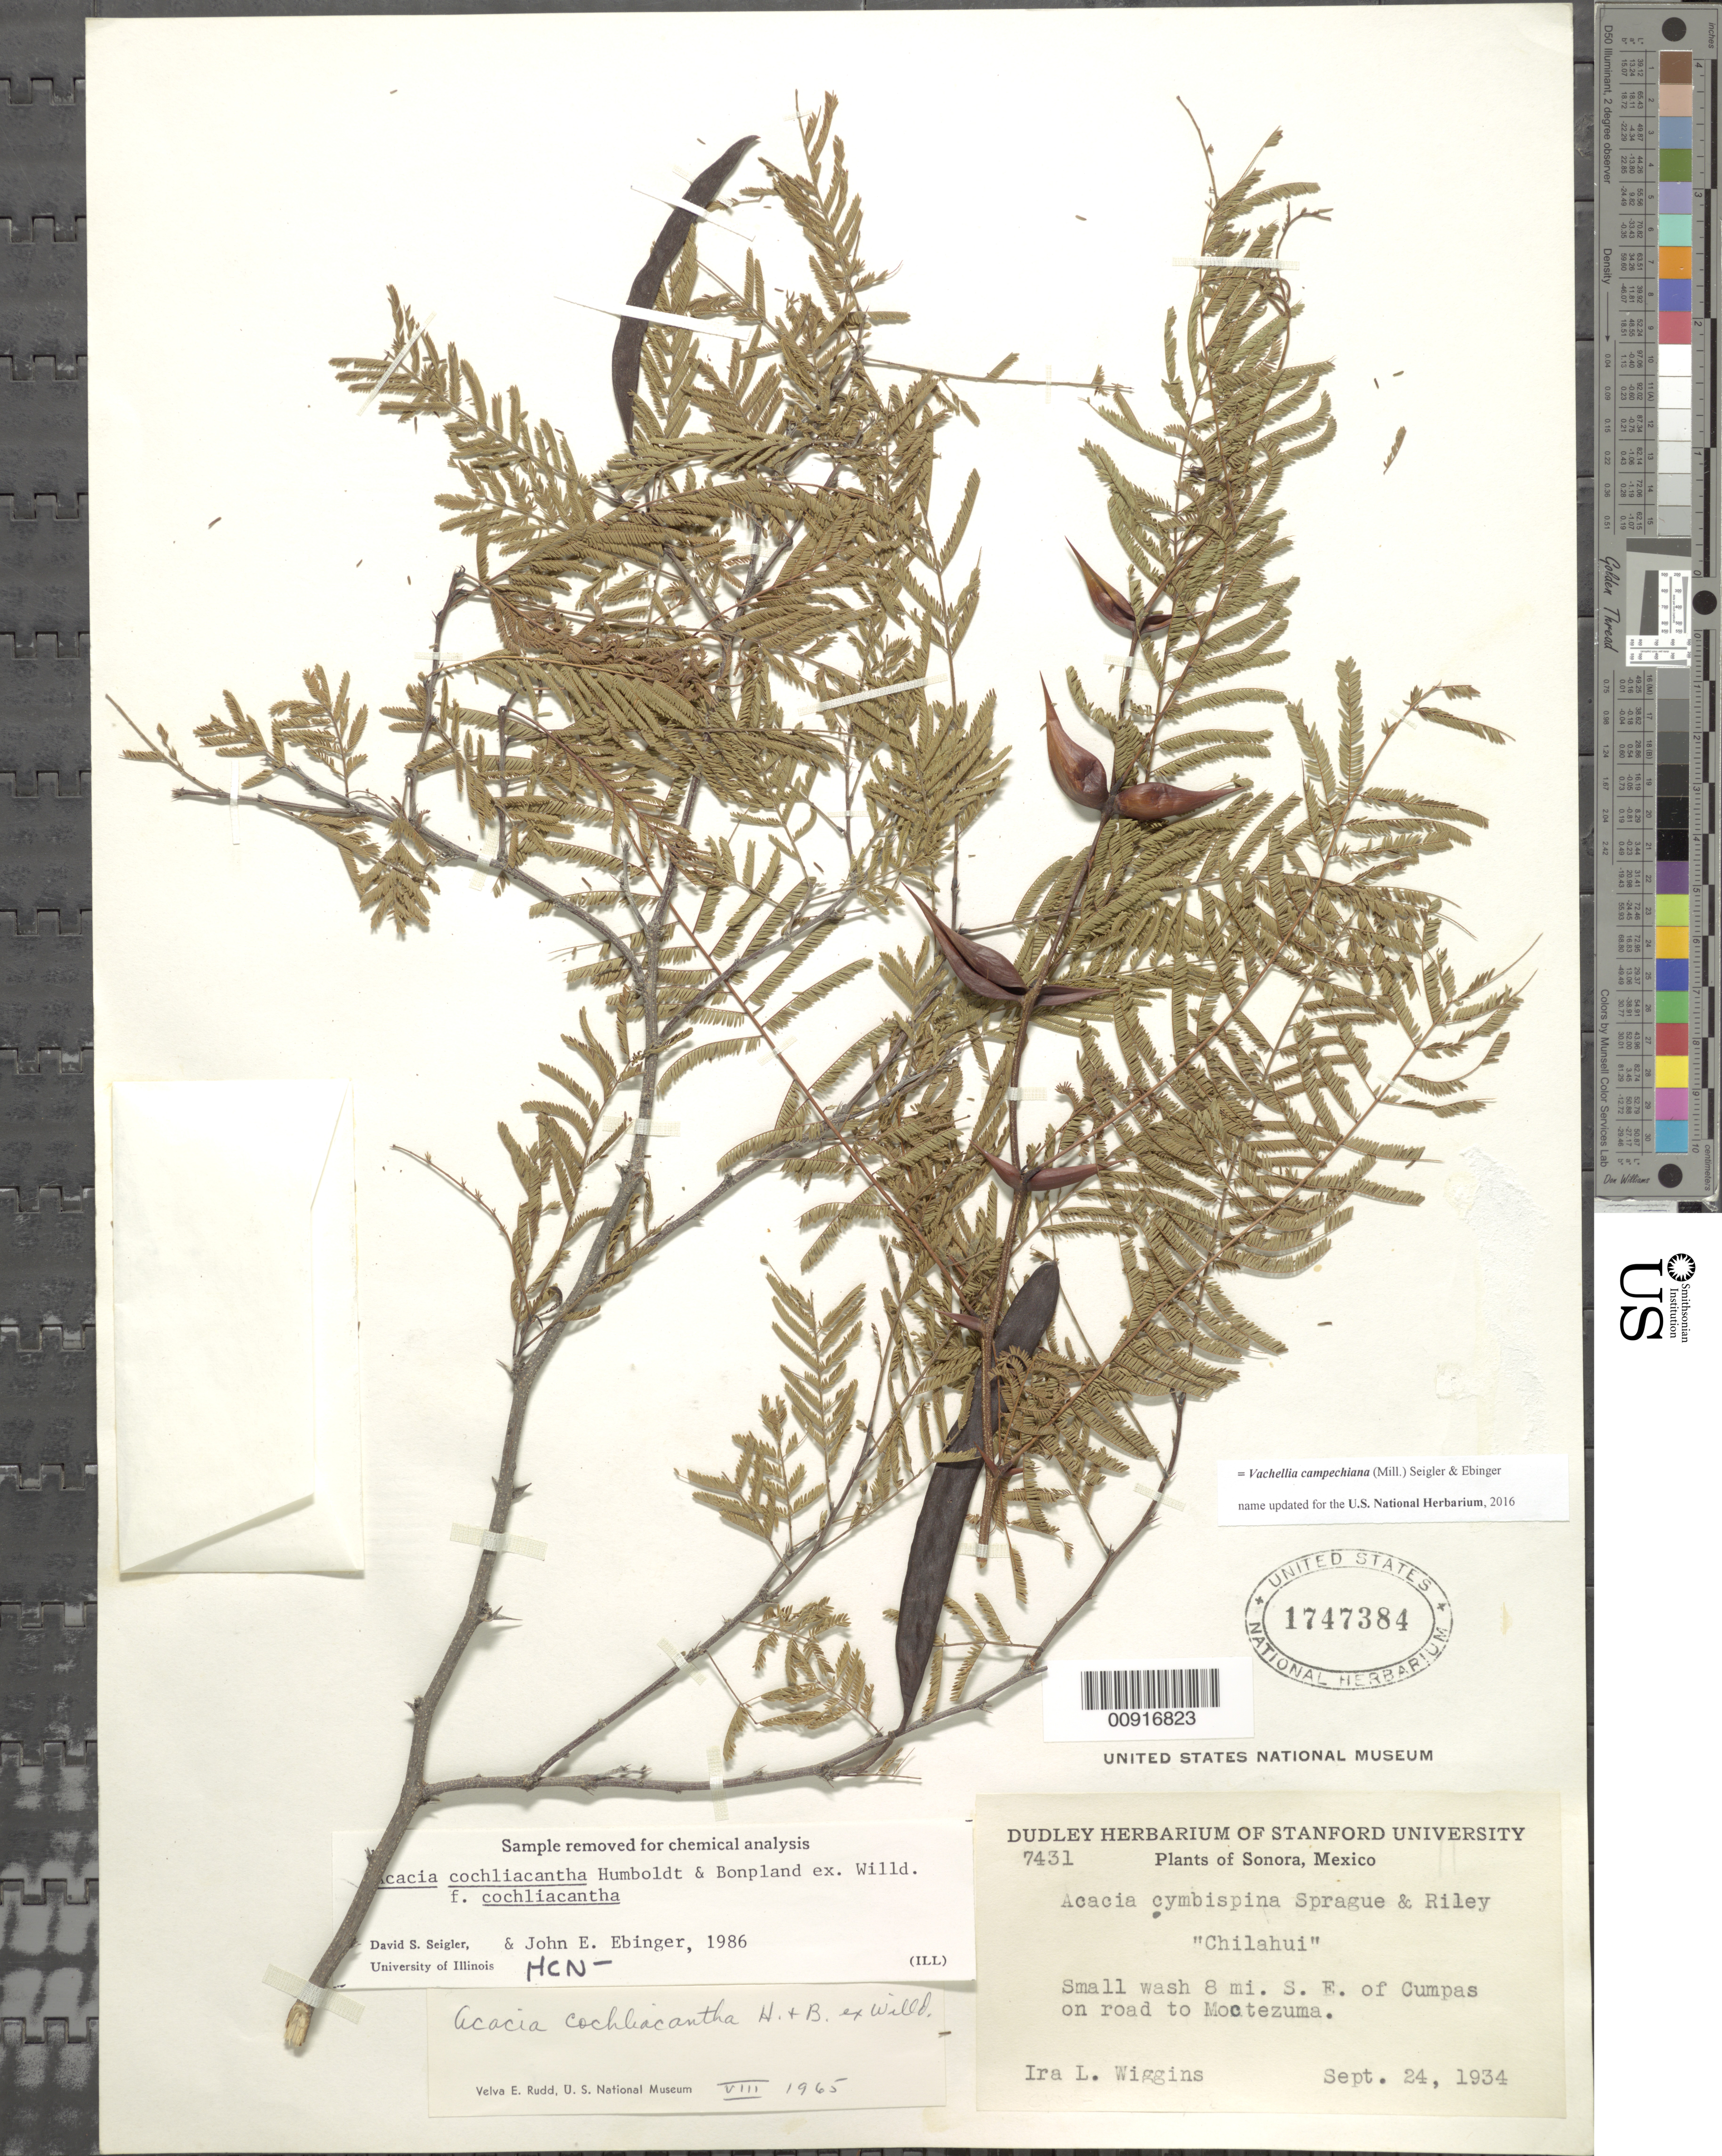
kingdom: Plantae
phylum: Tracheophyta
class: Magnoliopsida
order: Fabales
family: Fabaceae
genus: Vachellia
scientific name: Vachellia campechiana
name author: (Mill.) Seigler & Ebinger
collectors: I. L. Wiggins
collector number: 7431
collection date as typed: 24 Sep 1934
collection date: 1934-09-24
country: Mexico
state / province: Sonora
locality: Small wash 8 mi. SE of Cumpas on road to Moctezuma.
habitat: Small wash.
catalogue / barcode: US 1747384